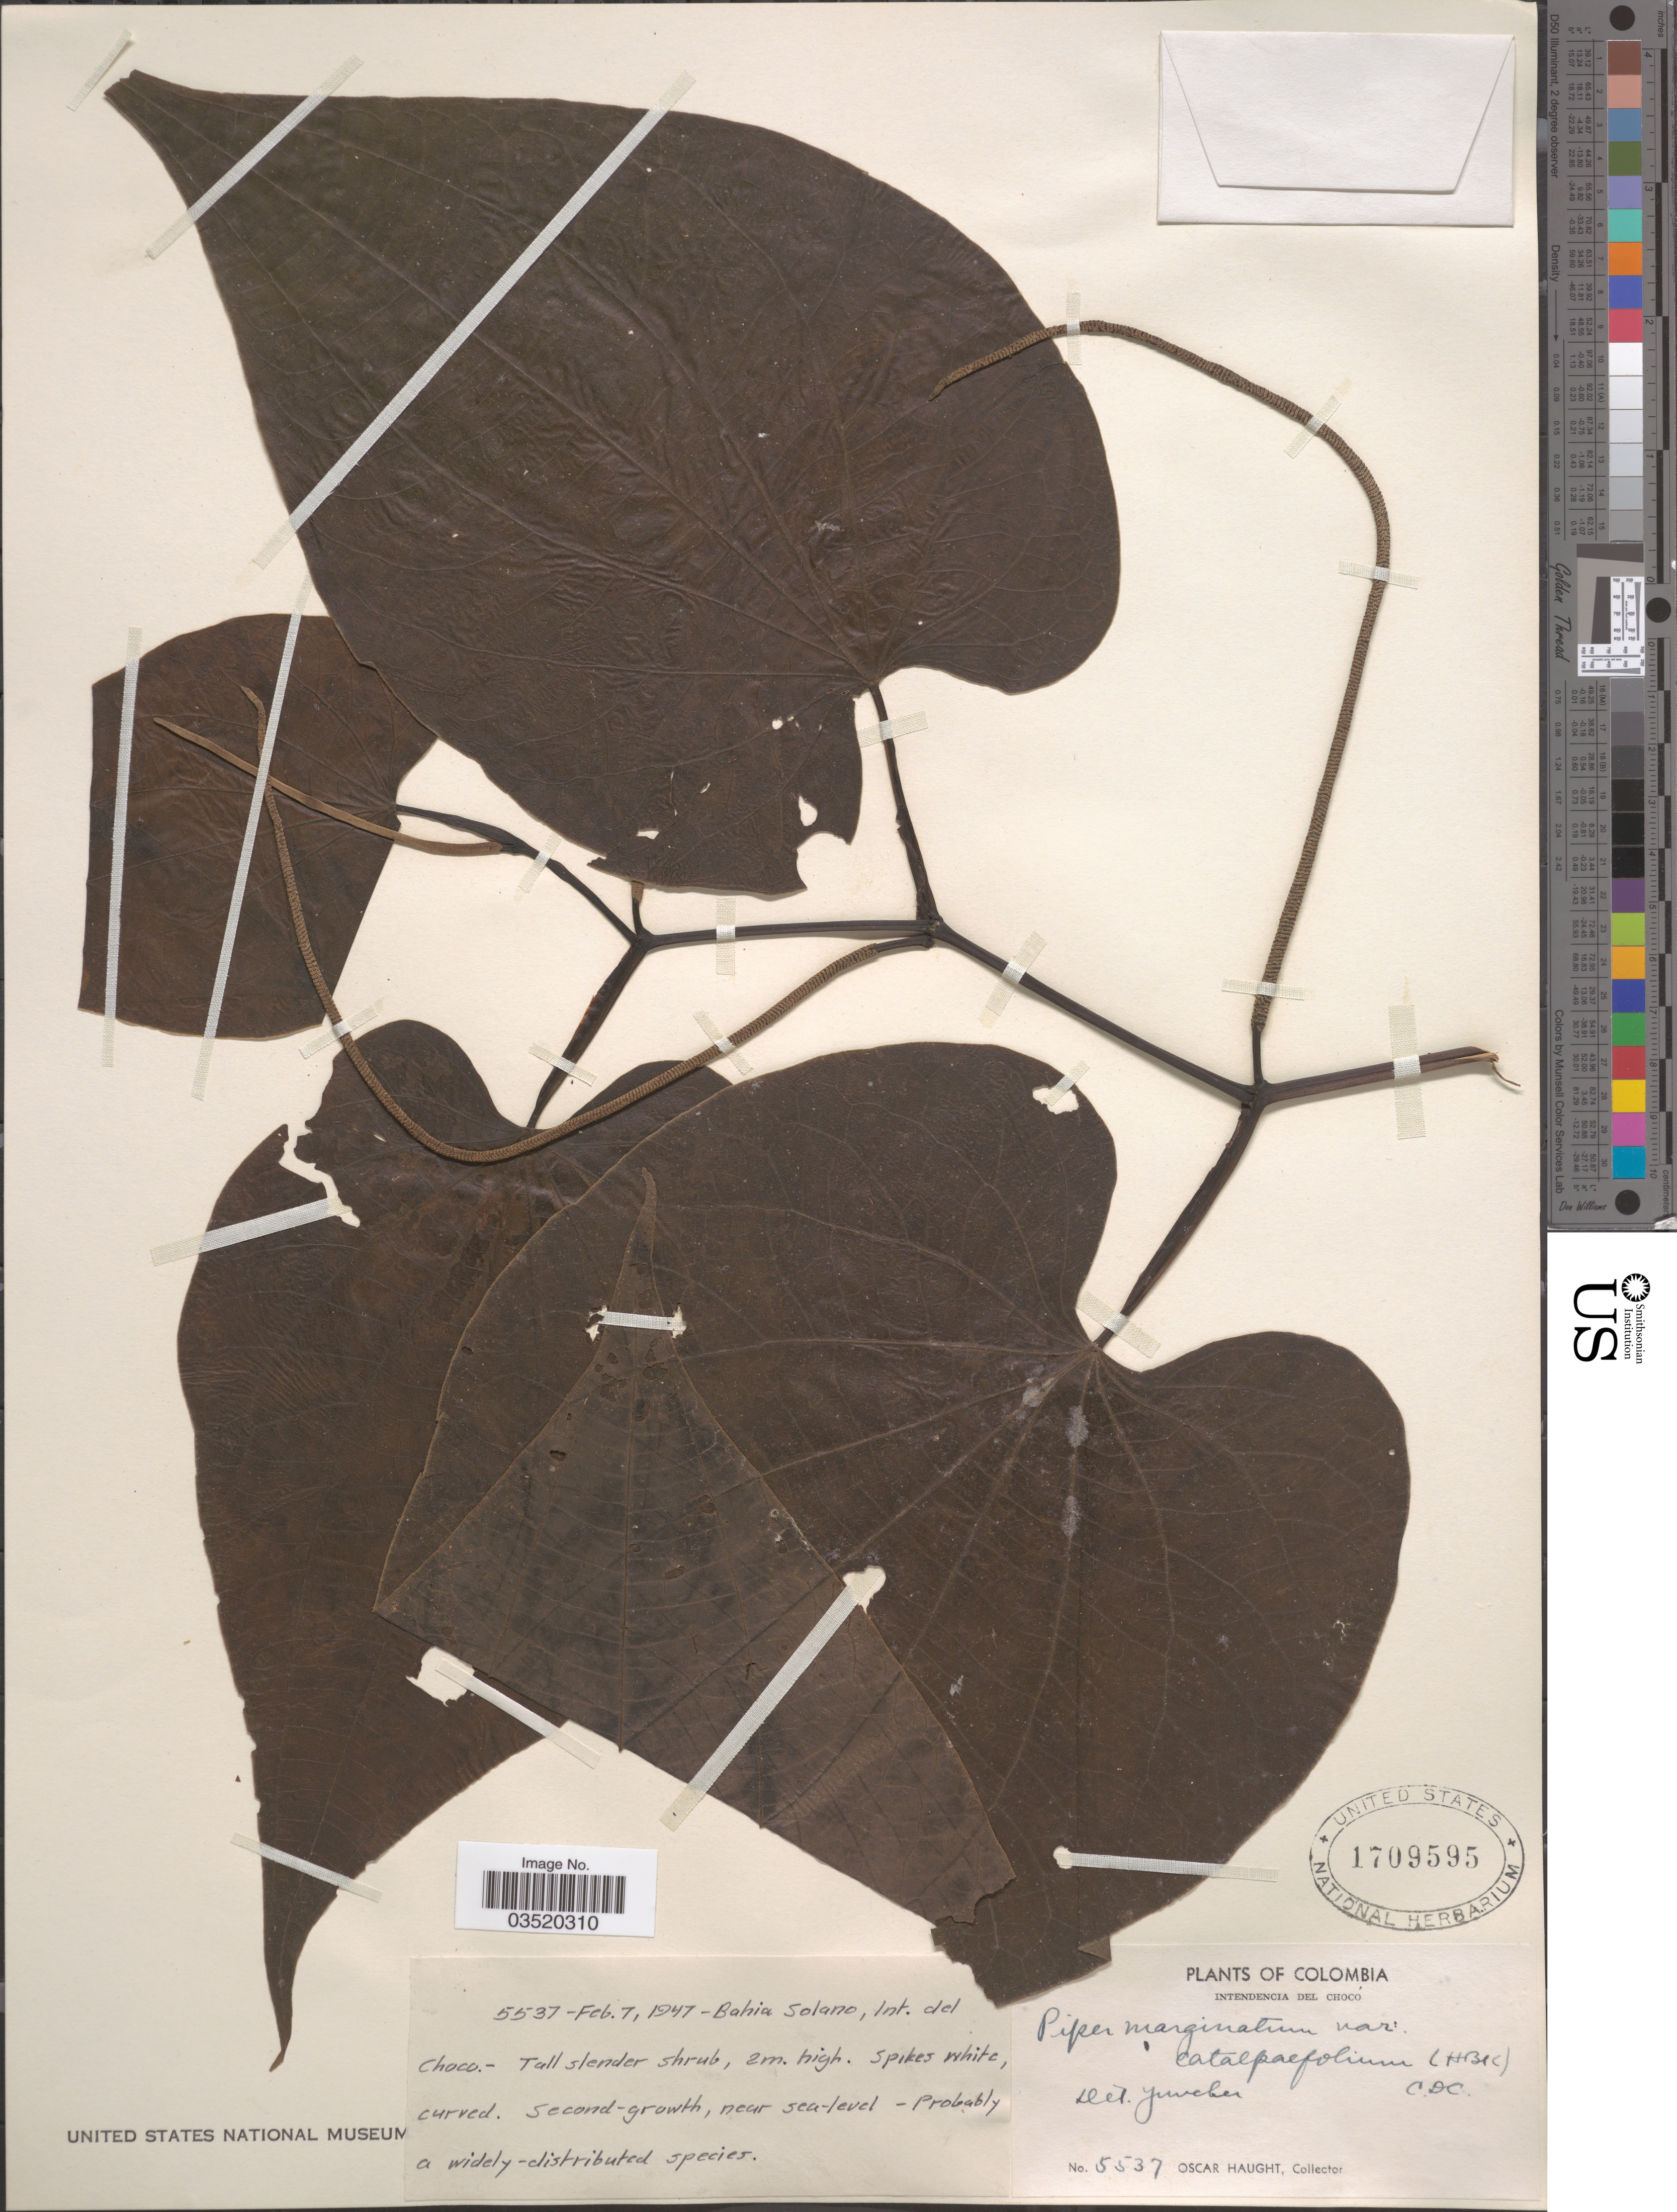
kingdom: Plantae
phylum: Tracheophyta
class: Magnoliopsida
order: Piperales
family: Piperaceae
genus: Piper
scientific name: Piper marginatum var. catalpifolium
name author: (Kunth) C. DC.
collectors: O. Haught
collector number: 5537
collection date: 1947-02-07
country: Colombia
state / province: Chocó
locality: Bahia Solano, Intendencia del Chocó.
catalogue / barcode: US 1709595